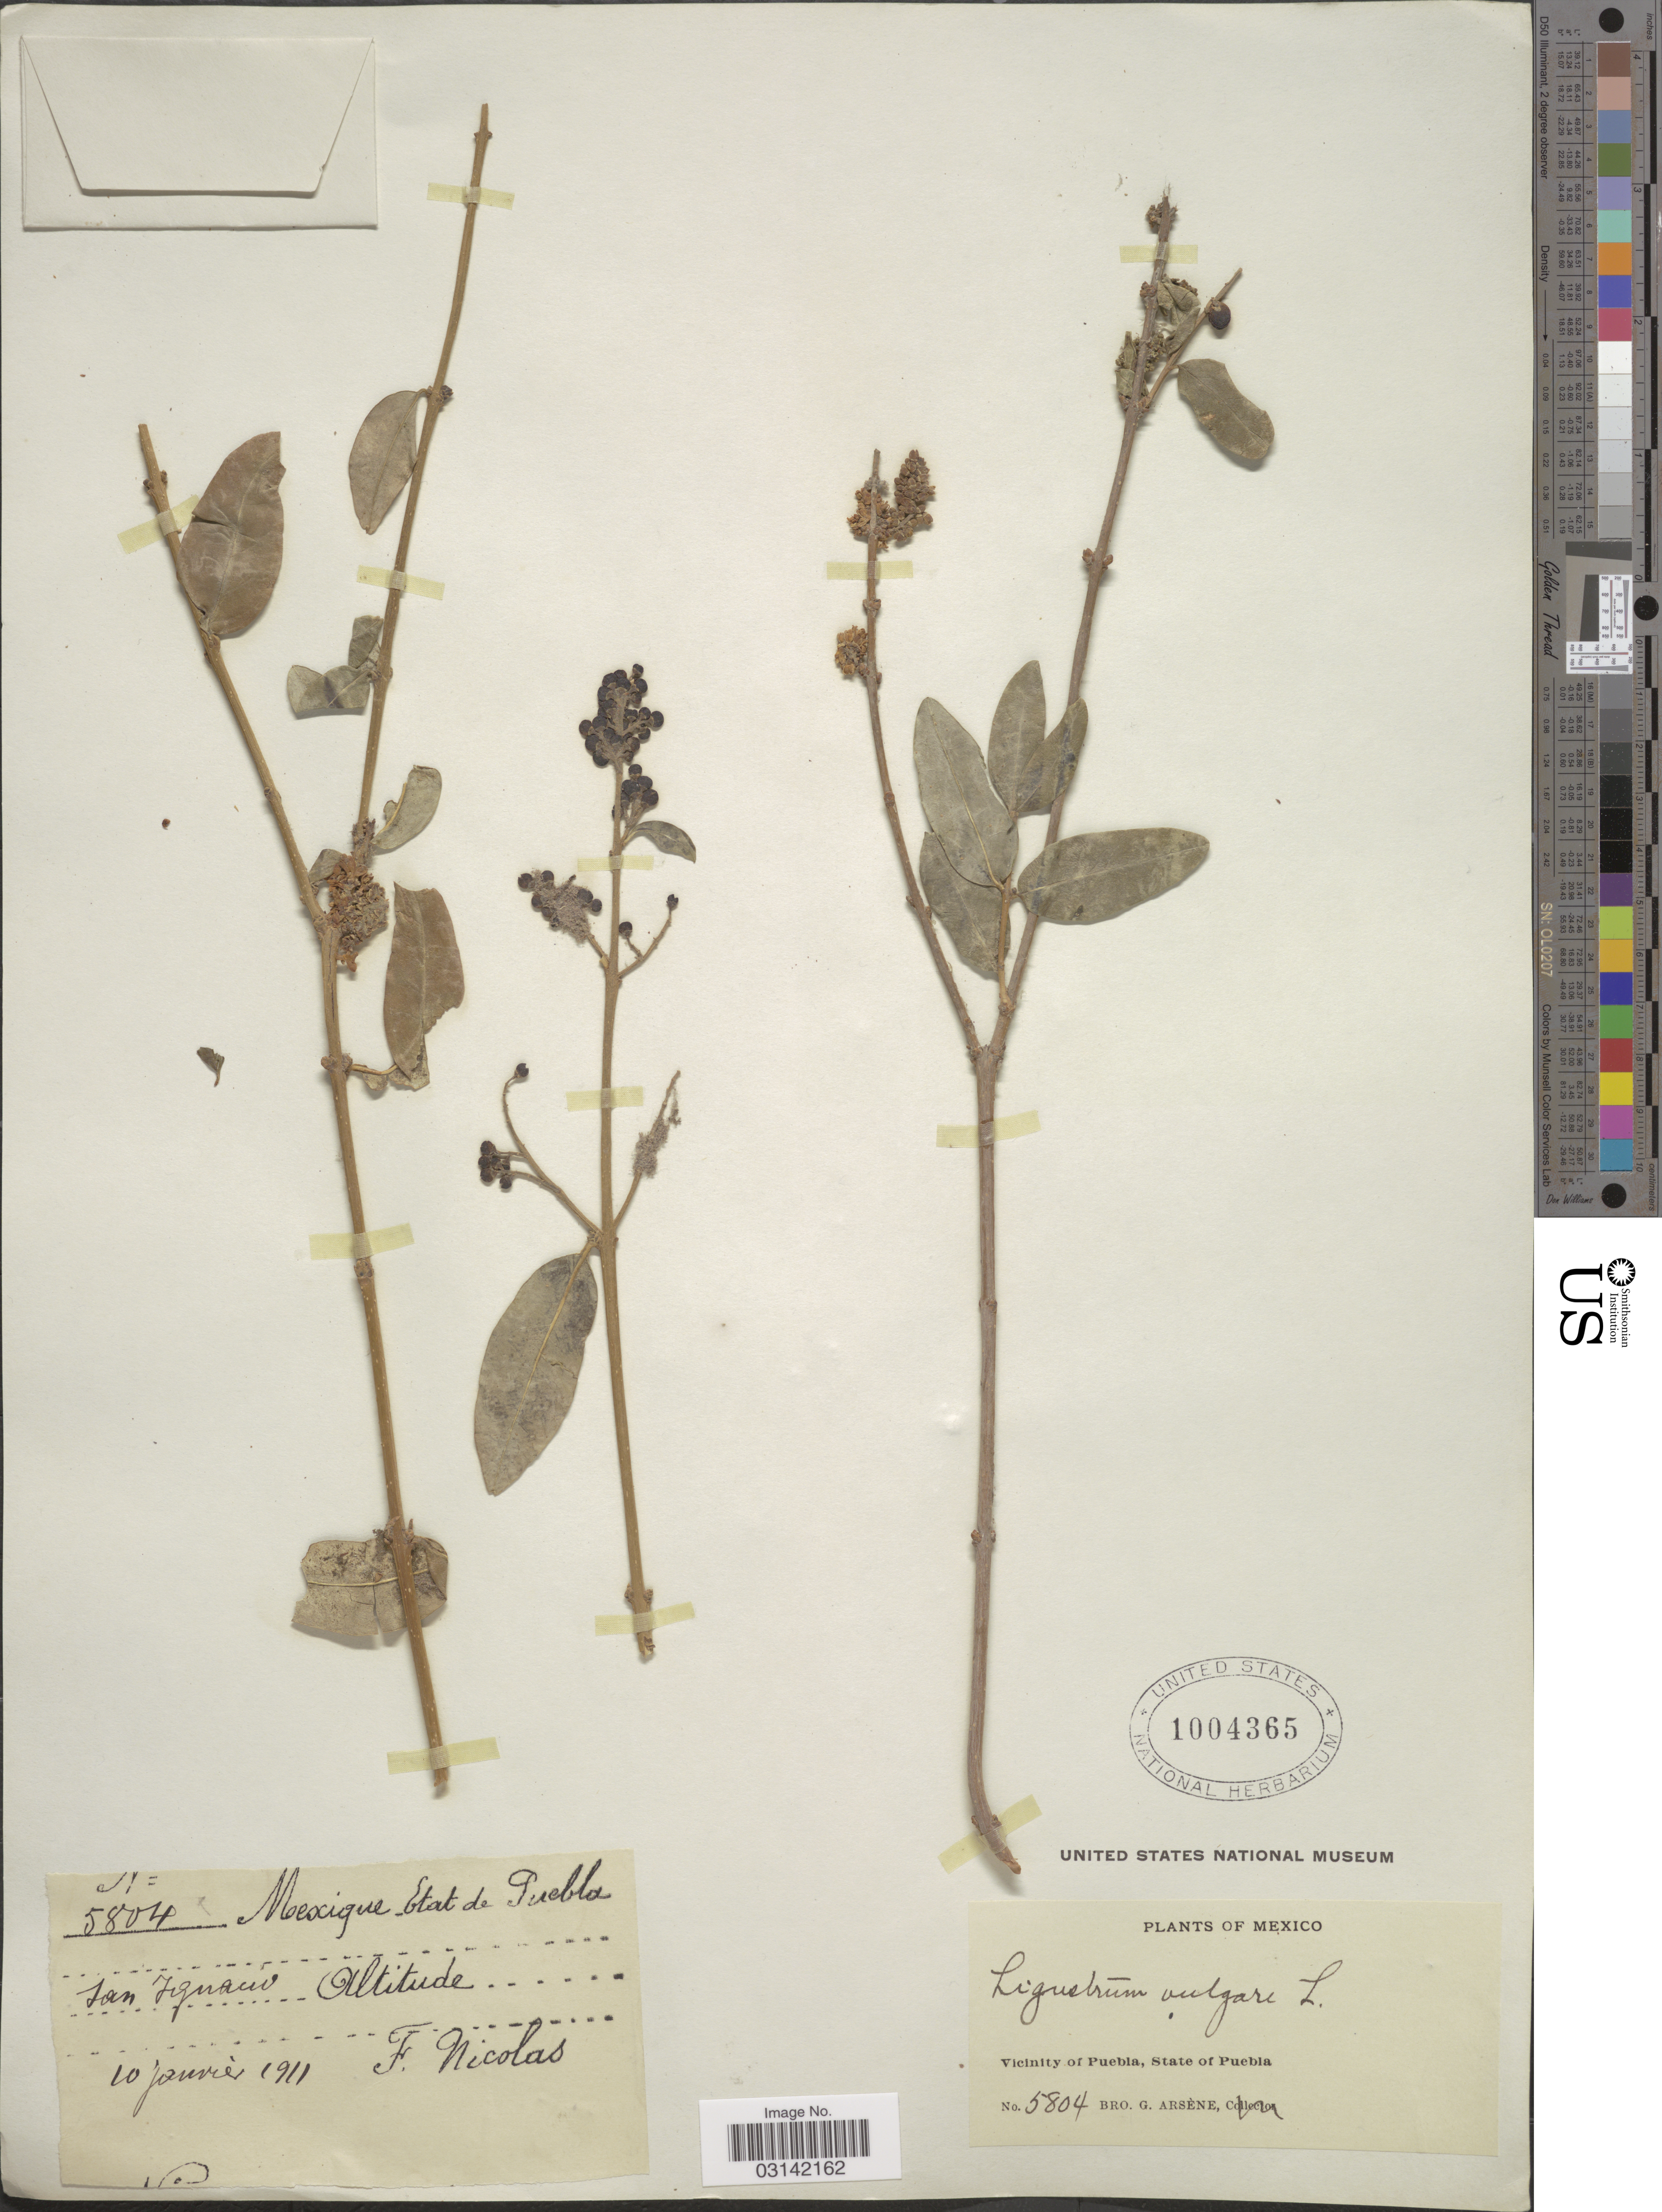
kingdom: Plantae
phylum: Tracheophyta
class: Magnoliopsida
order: Lamiales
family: Oleaceae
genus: Ligustrum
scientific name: Ligustrum vulgare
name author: L.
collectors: Bro. G. Arsène & F. Nicolas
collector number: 5804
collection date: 1911-01-10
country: Mexico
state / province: Puebla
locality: Vicinity of Puebla. San Ignacio.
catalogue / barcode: US 1004365